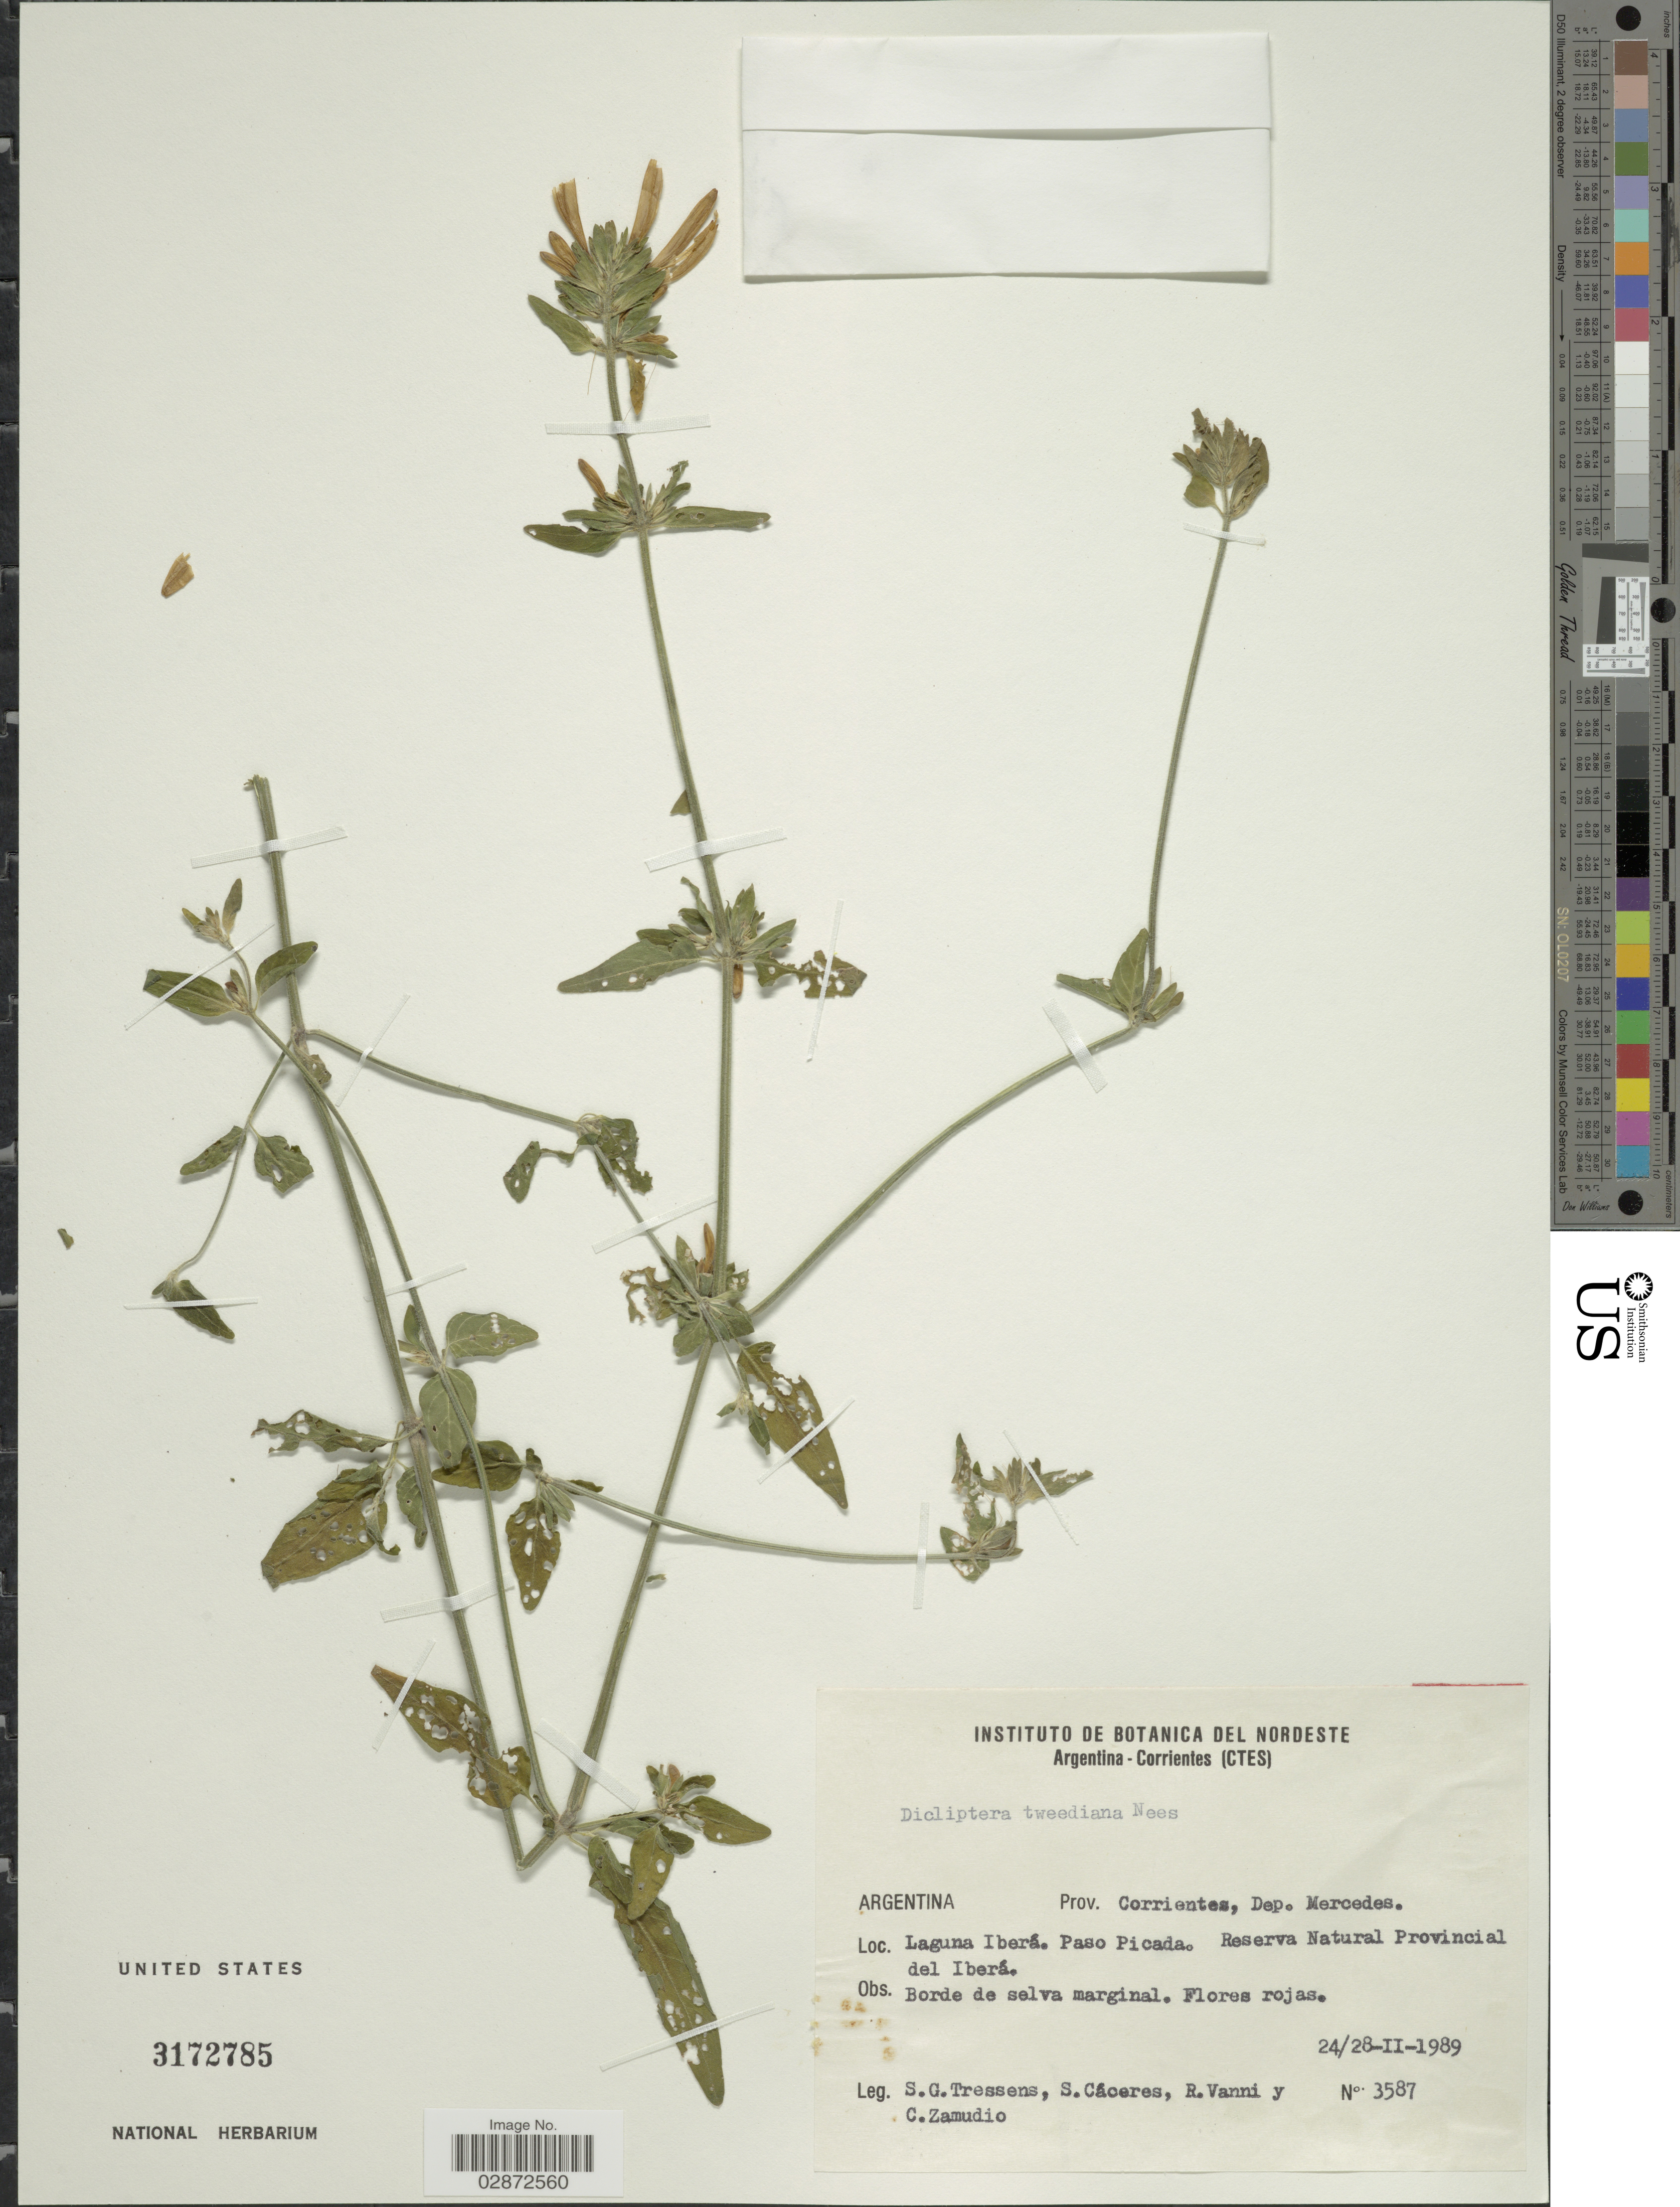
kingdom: Plantae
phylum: Tracheophyta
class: Magnoliopsida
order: Lamiales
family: Acanthaceae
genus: Dicliptera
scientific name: Dicliptera squarrosa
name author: Nees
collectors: S. Tressens, S. Cáceres, R. Vanni & C. Zamudio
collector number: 3587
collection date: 1989-02-24/1989-02-28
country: Argentina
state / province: Corrientes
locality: Prov. Corrientes, Dep. Mercedes. Laguna Iberá. Paso Picada. Reserva Natural Provincial del Iberá.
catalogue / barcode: US 3172785